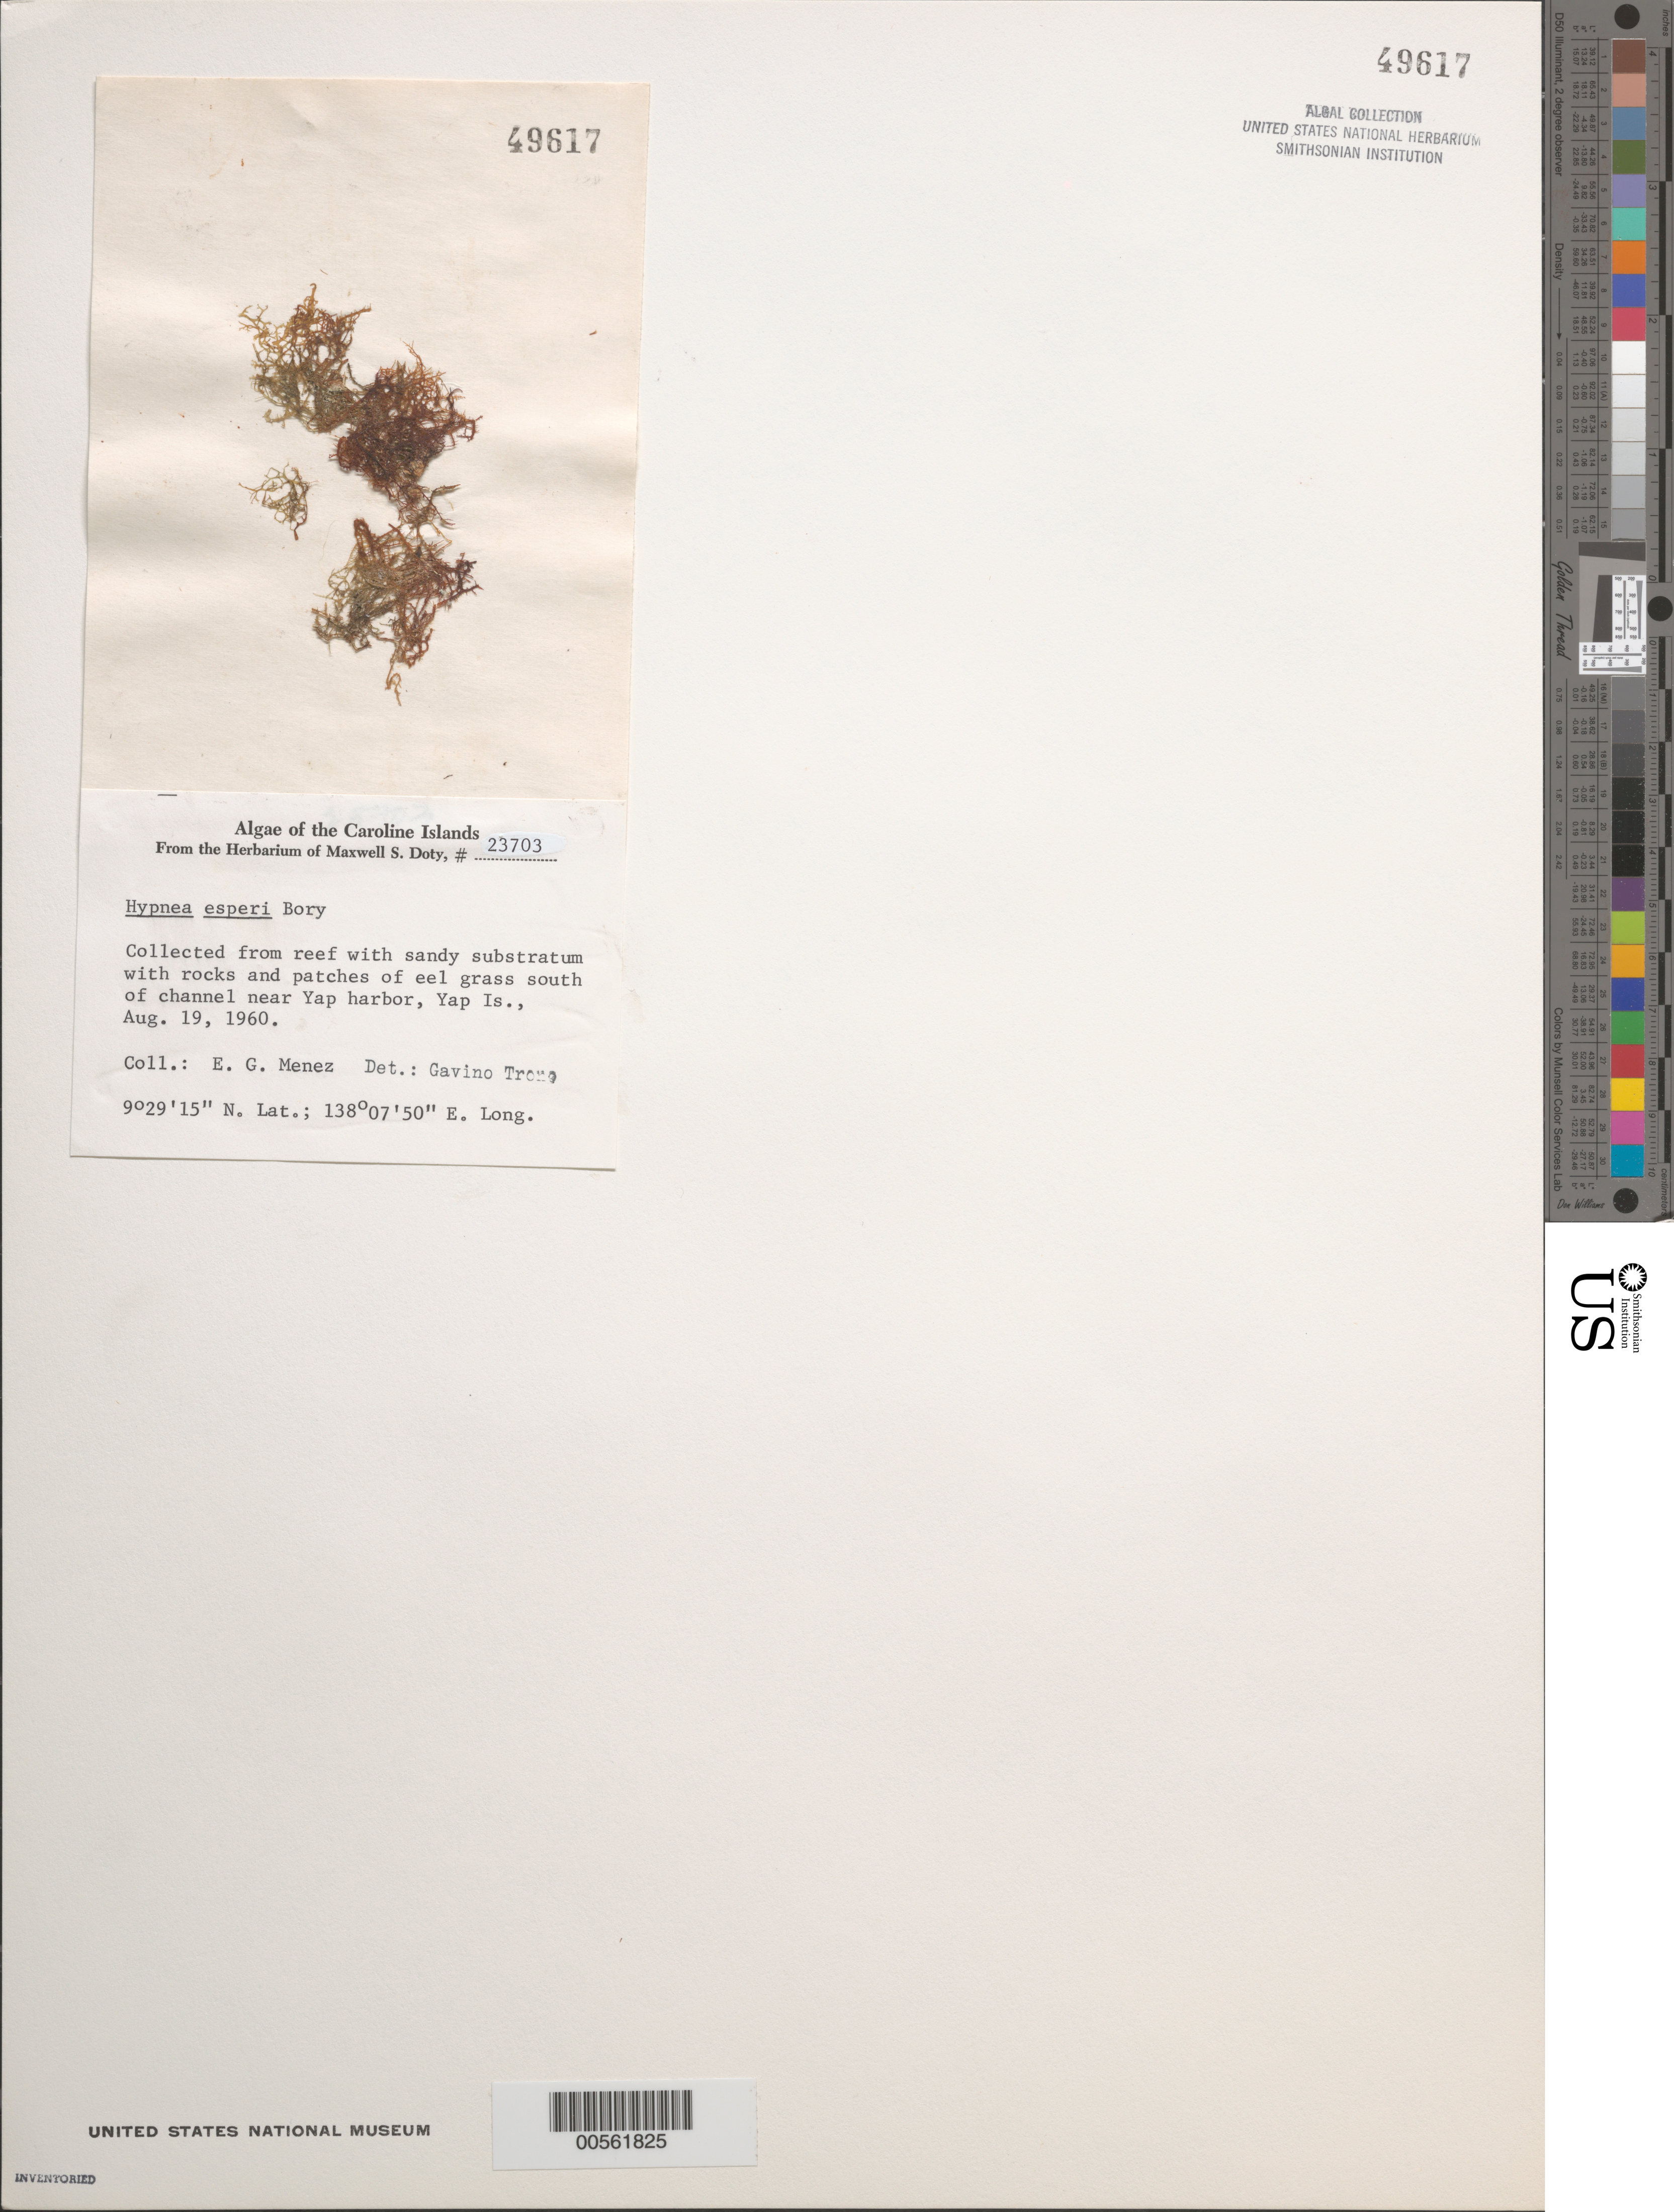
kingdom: Plantae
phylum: Rhodophyta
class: Florideophyceae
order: Gigartinales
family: Cystocloniaceae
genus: Hypnea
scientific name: Hypnea esperi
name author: Bory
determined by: Trono, Gavino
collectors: Meñez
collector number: MSD 23703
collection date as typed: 19 Aug 1960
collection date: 1960-08-19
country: Micronesia, Federated States of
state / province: Yap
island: Yap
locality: South of channel near Yap Harbor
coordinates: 9 29' 15" N. Lat., 138 07' 50" E. Long.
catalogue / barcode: US 49617